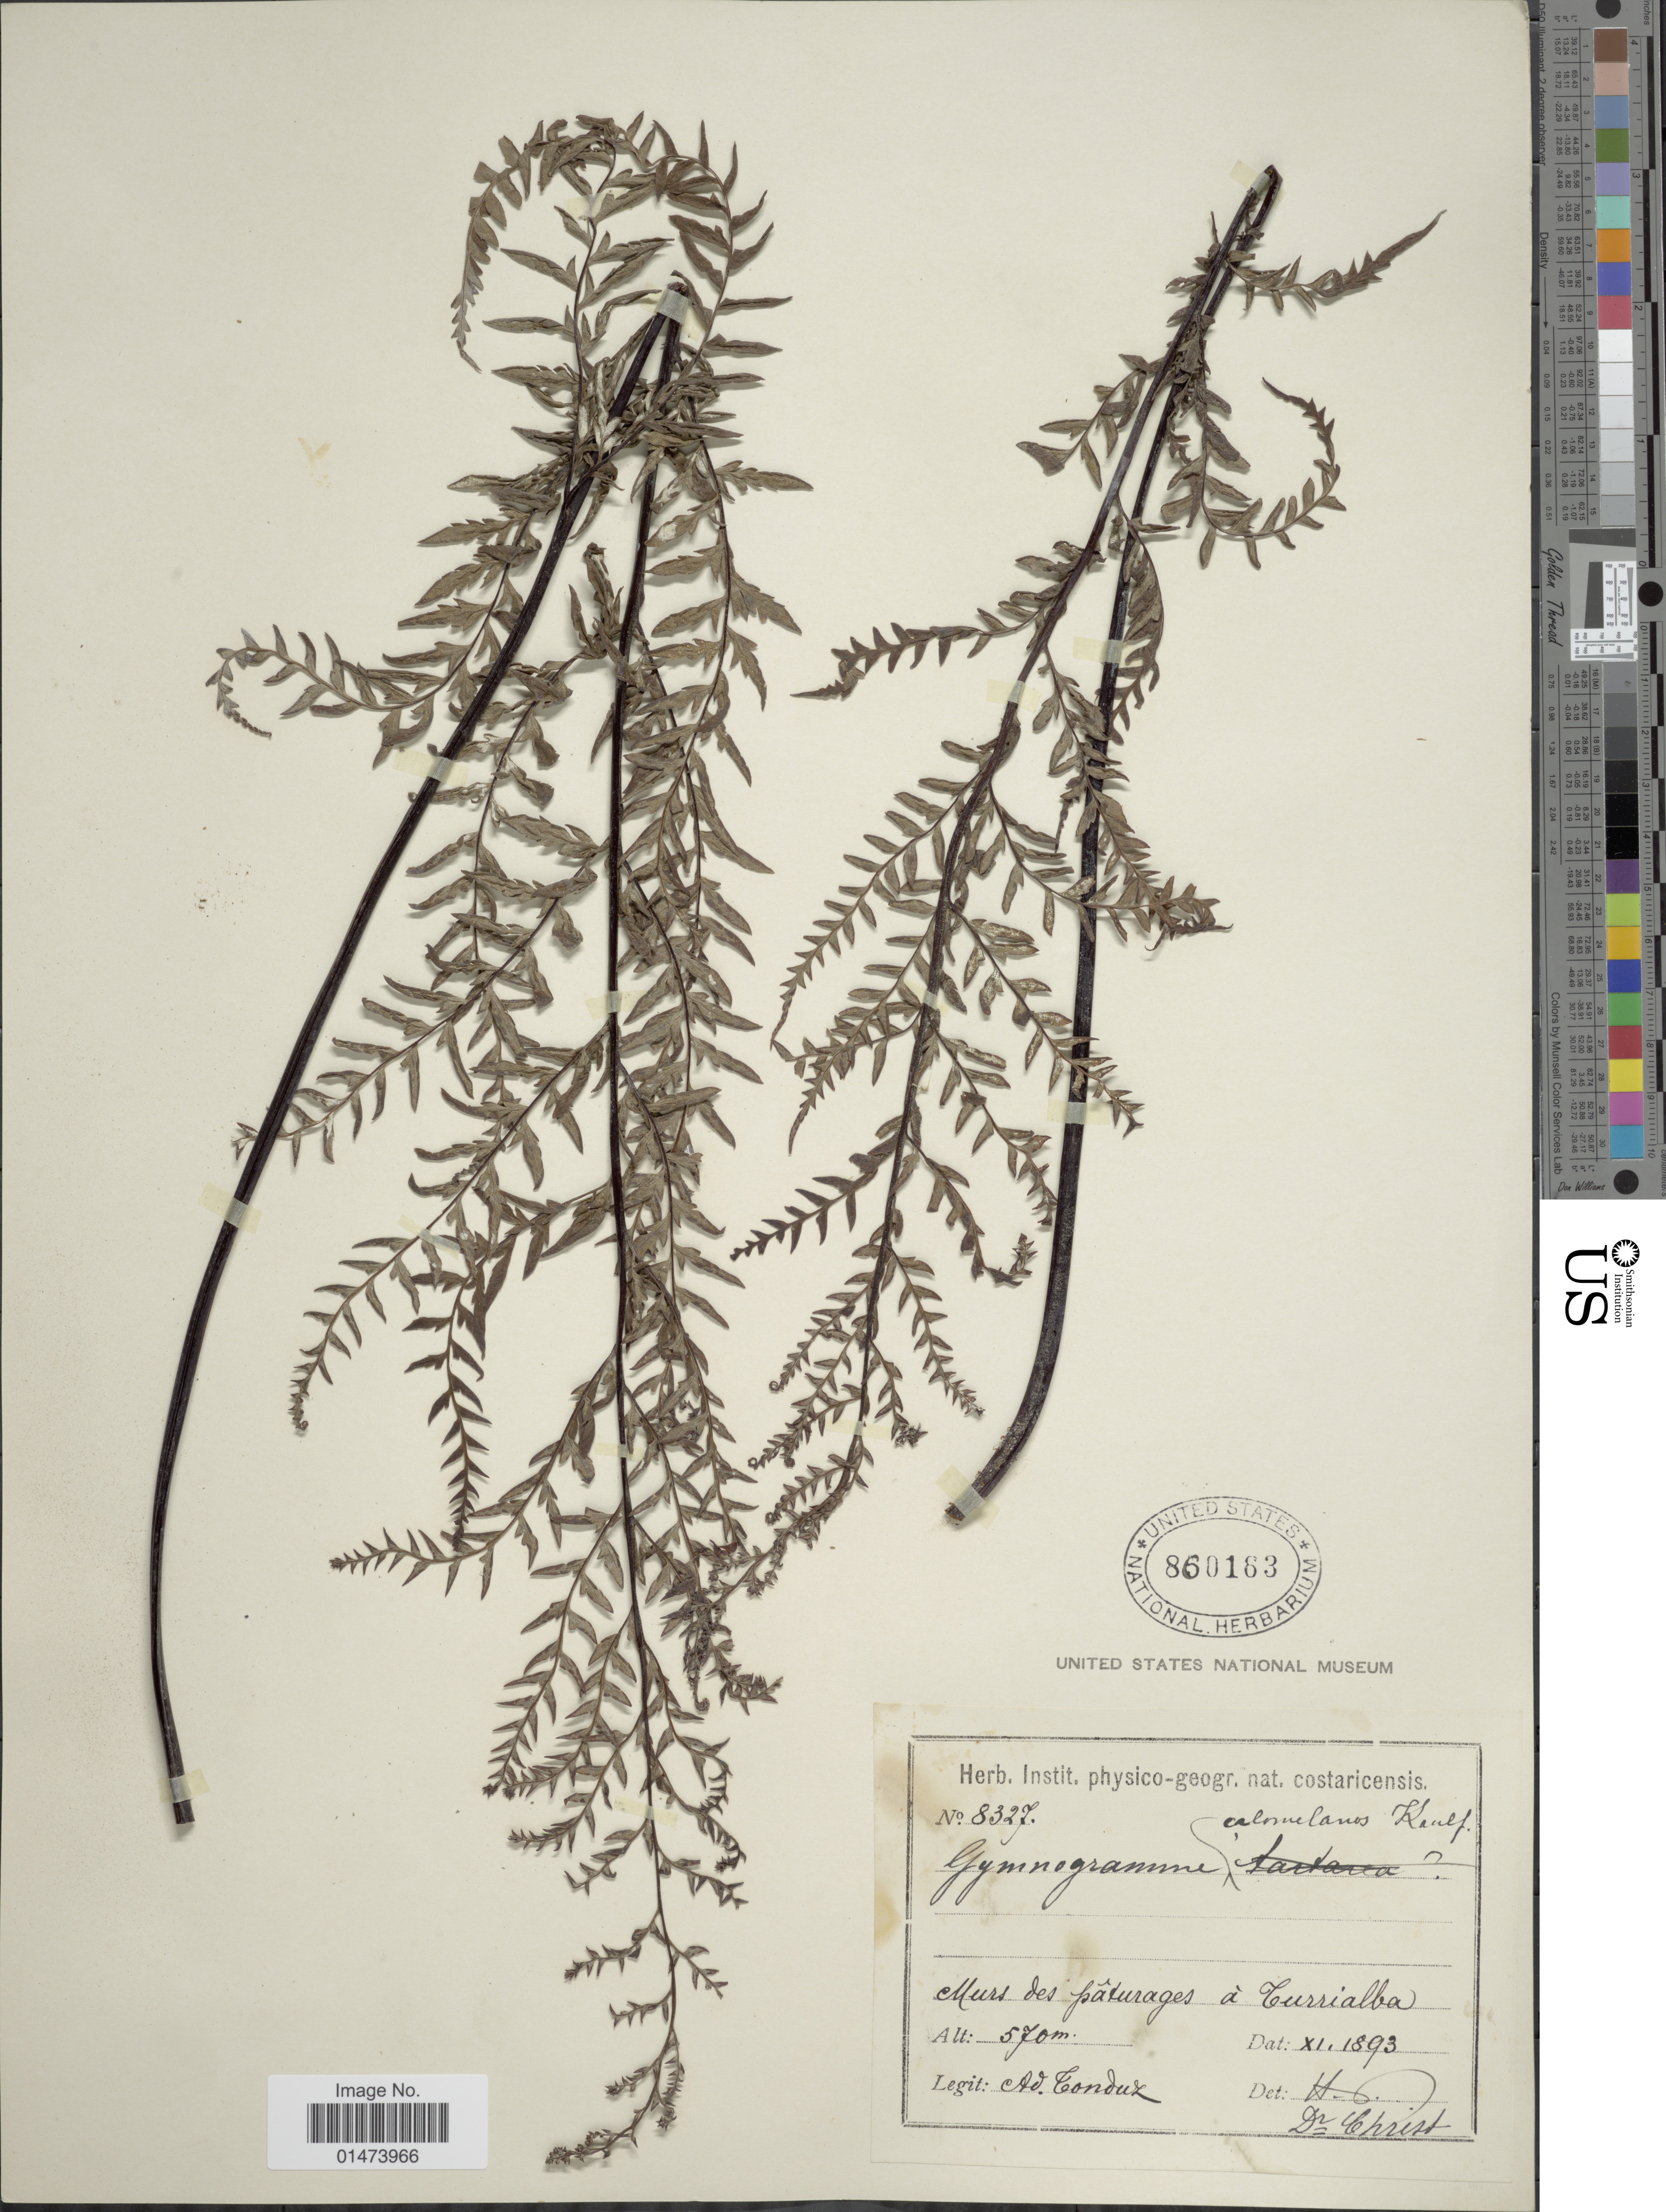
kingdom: Plantae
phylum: Tracheophyta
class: Polypodiopsida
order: Polypodiales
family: Pteridaceae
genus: Pityrogramma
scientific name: Pityrogramma calomelanos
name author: (L.) Link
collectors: A. Fonduz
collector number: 8327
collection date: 1893-11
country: Costa Rica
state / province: Cartago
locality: Murs des pâturages à Turrialba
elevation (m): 570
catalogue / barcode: US 860183